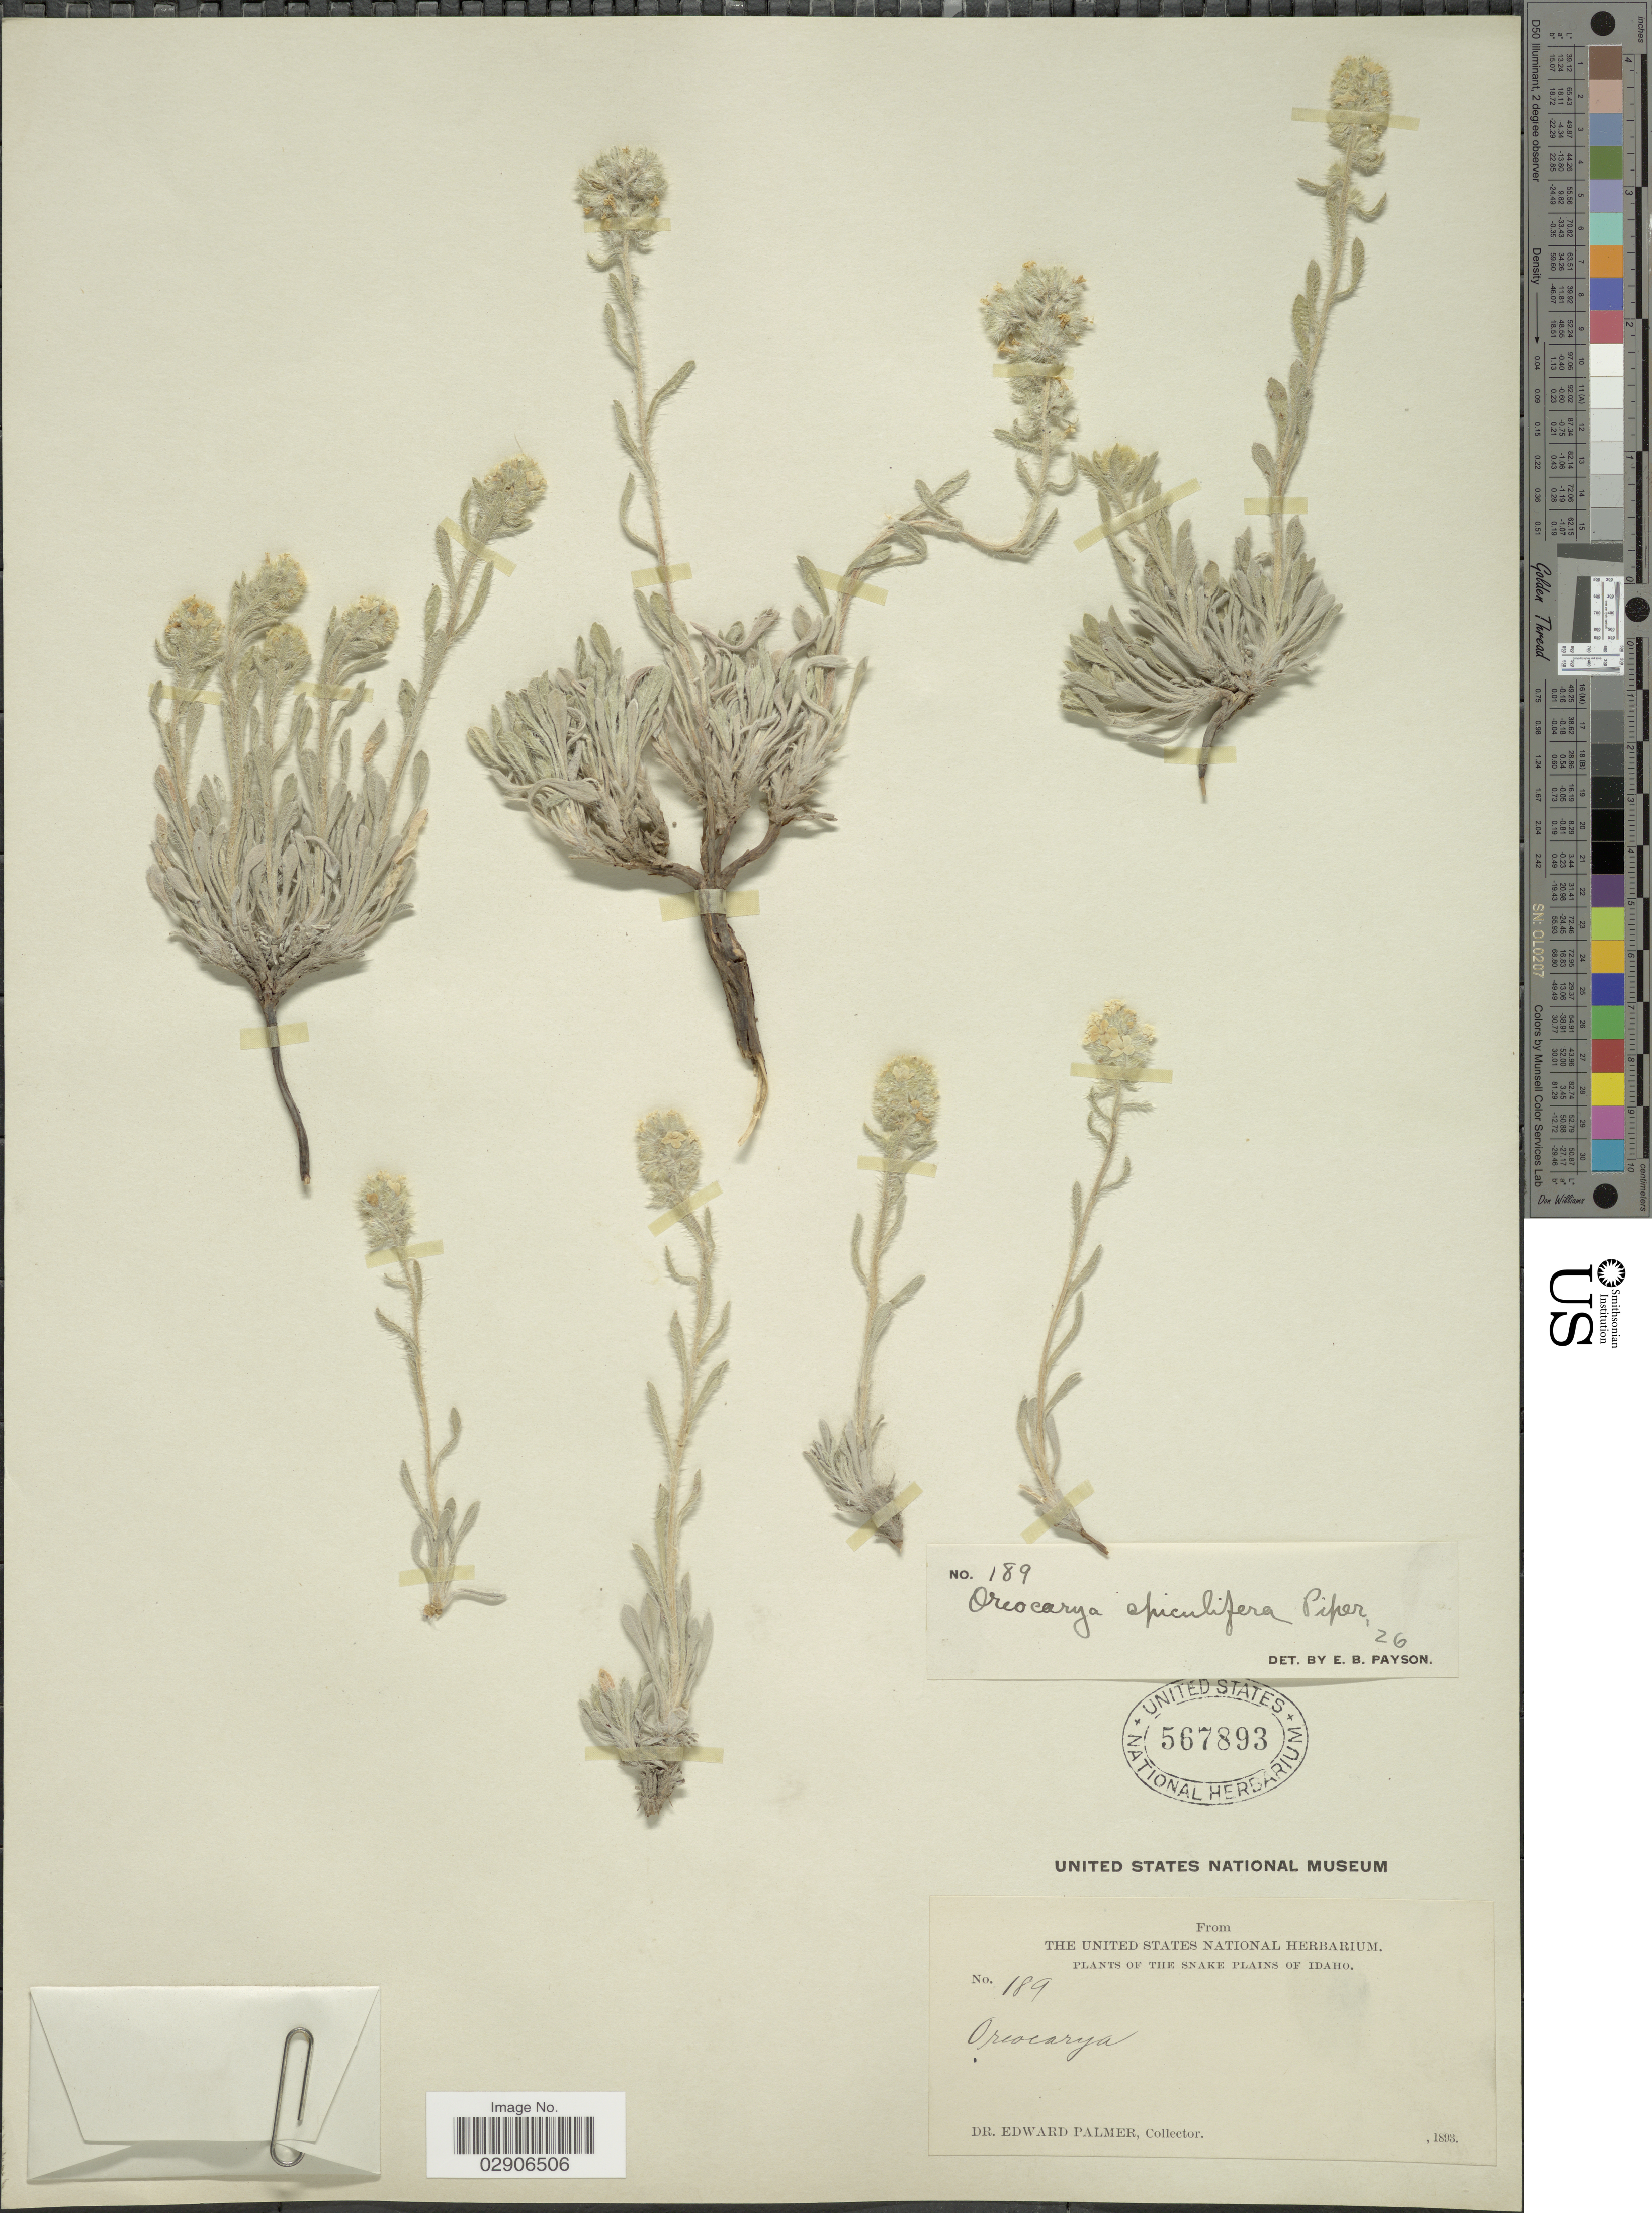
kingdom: Plantae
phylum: Tracheophyta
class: Magnoliopsida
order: Boraginales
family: Boraginaceae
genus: Oreocarya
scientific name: Oreocarya spiculifera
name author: Piper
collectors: E. Palmer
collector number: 189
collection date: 1893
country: United States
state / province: Idaho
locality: The Snake Plains of Idaho.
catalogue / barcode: US 567893